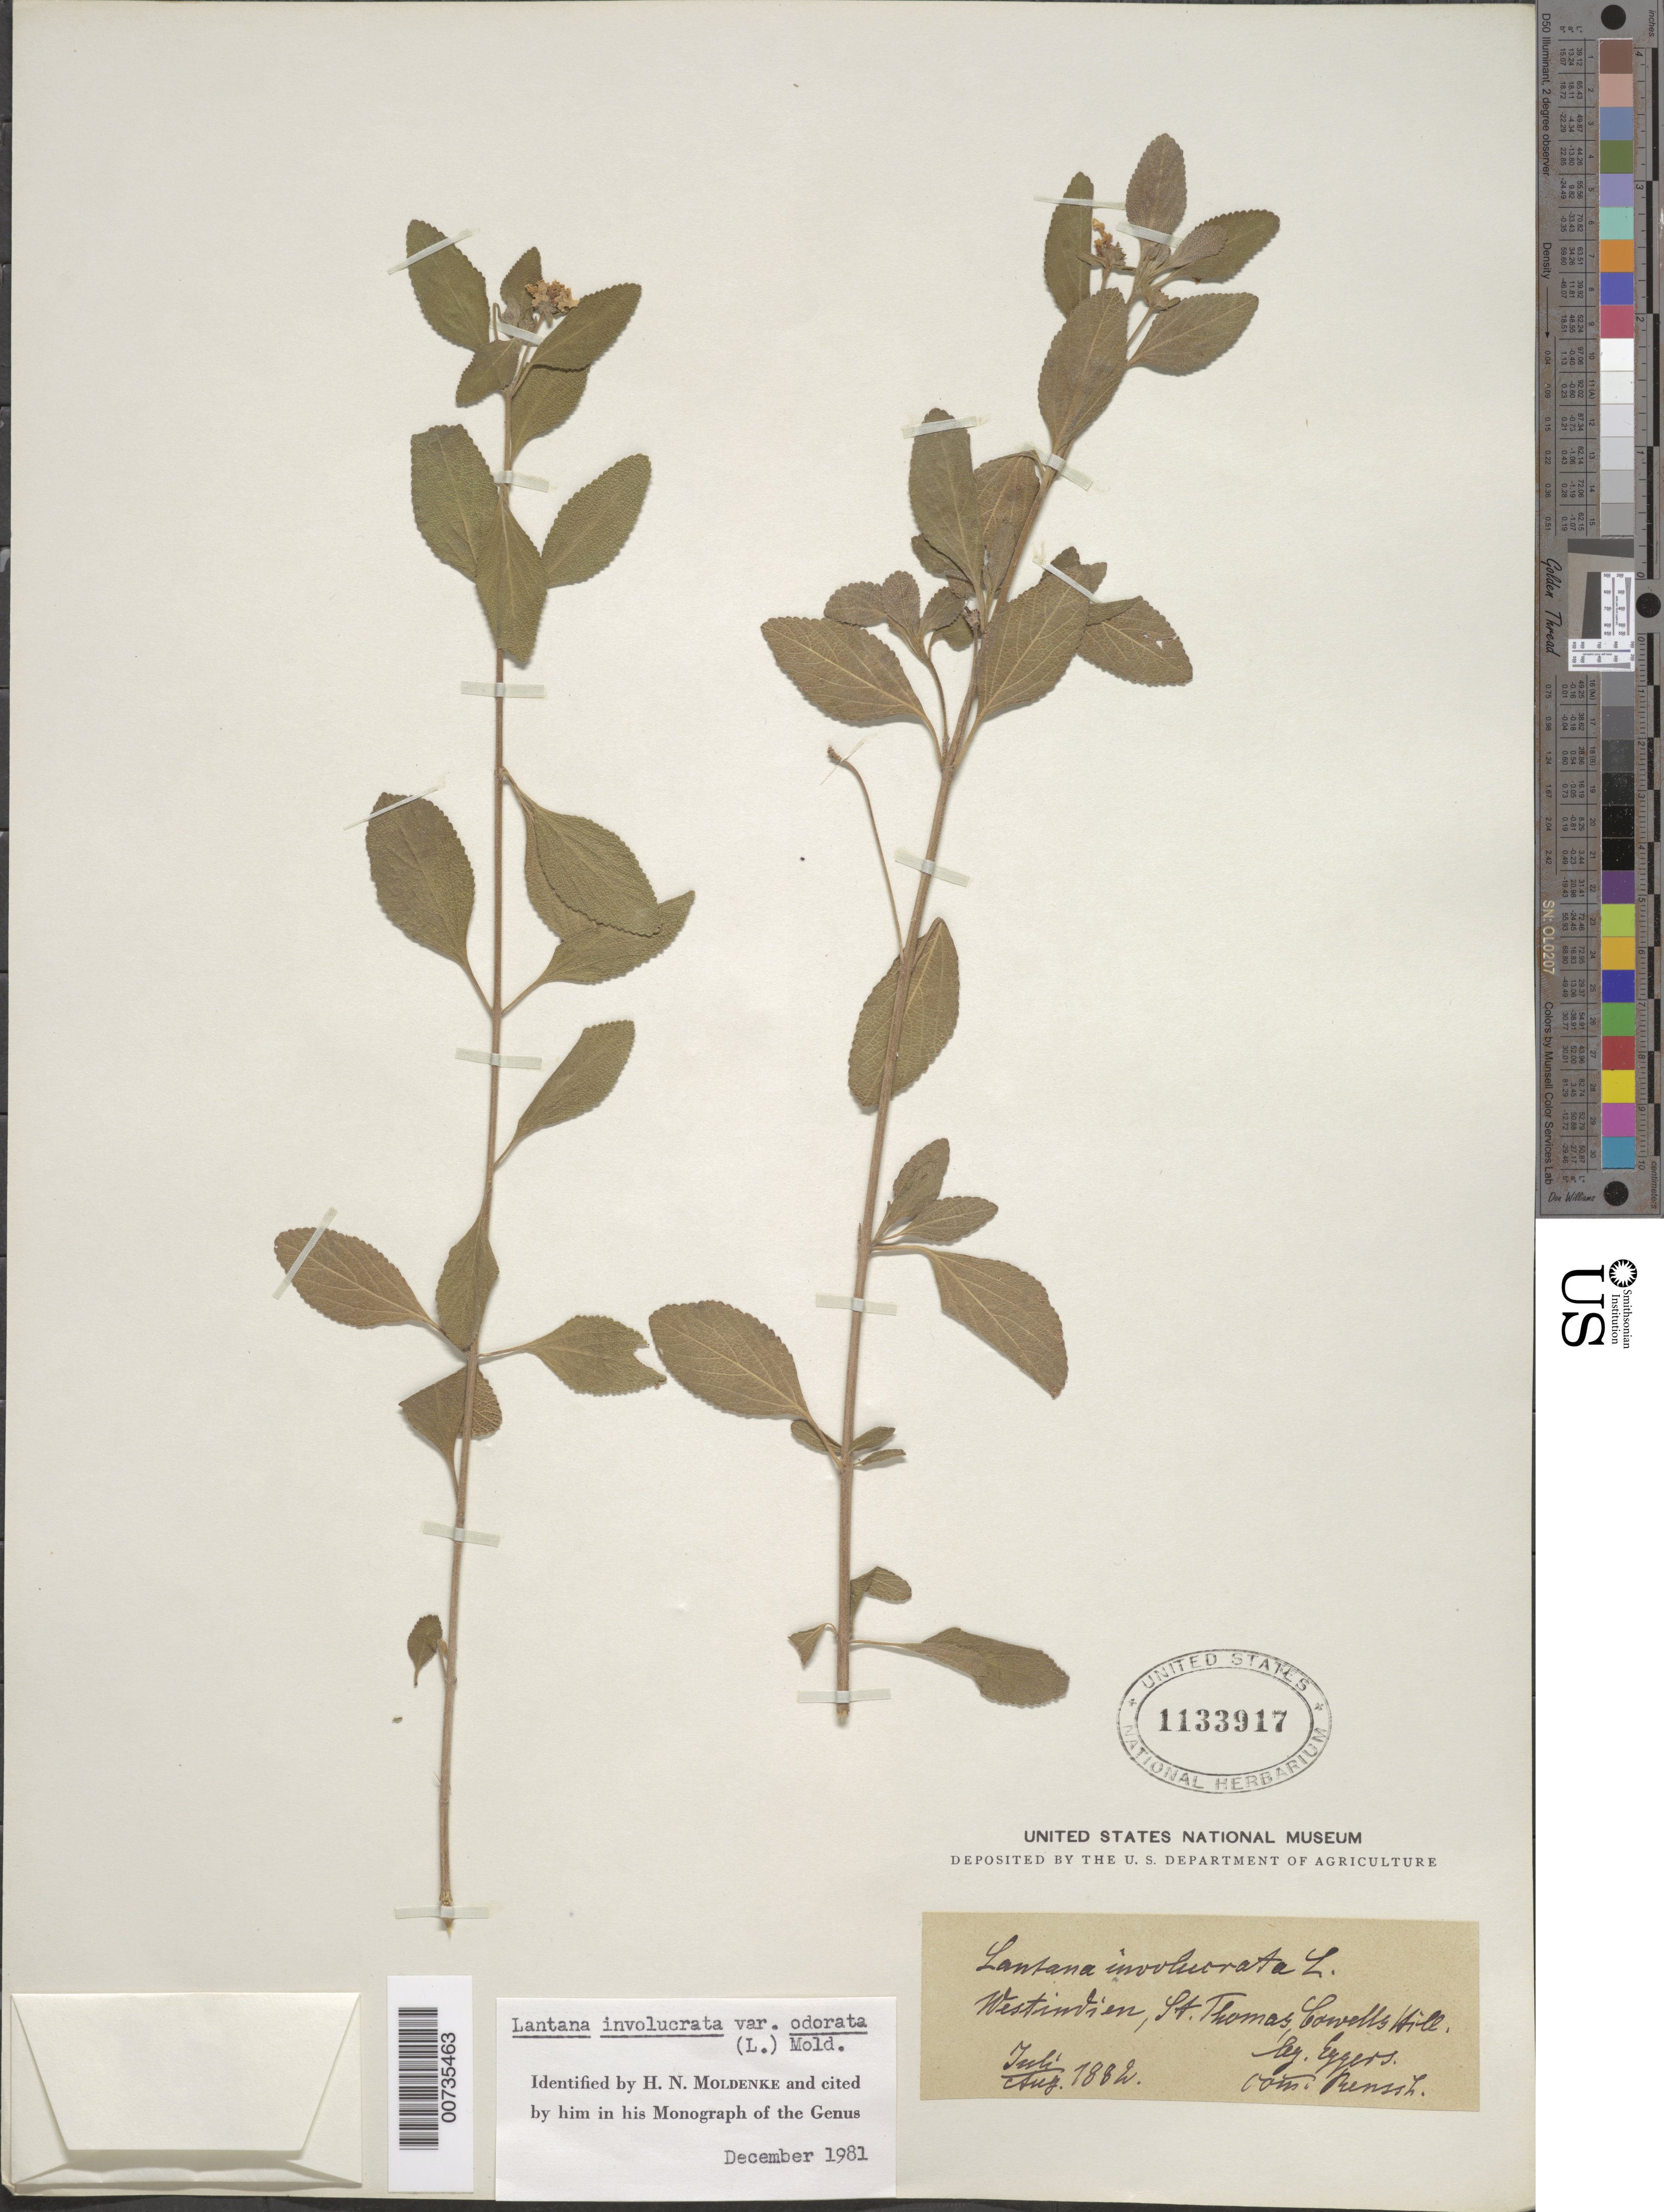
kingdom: Plantae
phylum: Tracheophyta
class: Magnoliopsida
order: Lamiales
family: Verbenaceae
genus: Lantana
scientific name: Lantana involucrata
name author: L.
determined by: Moldenke, H. N.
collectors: H. F. A. von Eggers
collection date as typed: Jul 1882 to -- Aug 1882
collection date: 1882-07/1882-08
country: U.S. Virgin Islands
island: St. Thomas Island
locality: Cowells Hill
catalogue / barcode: US 1133917